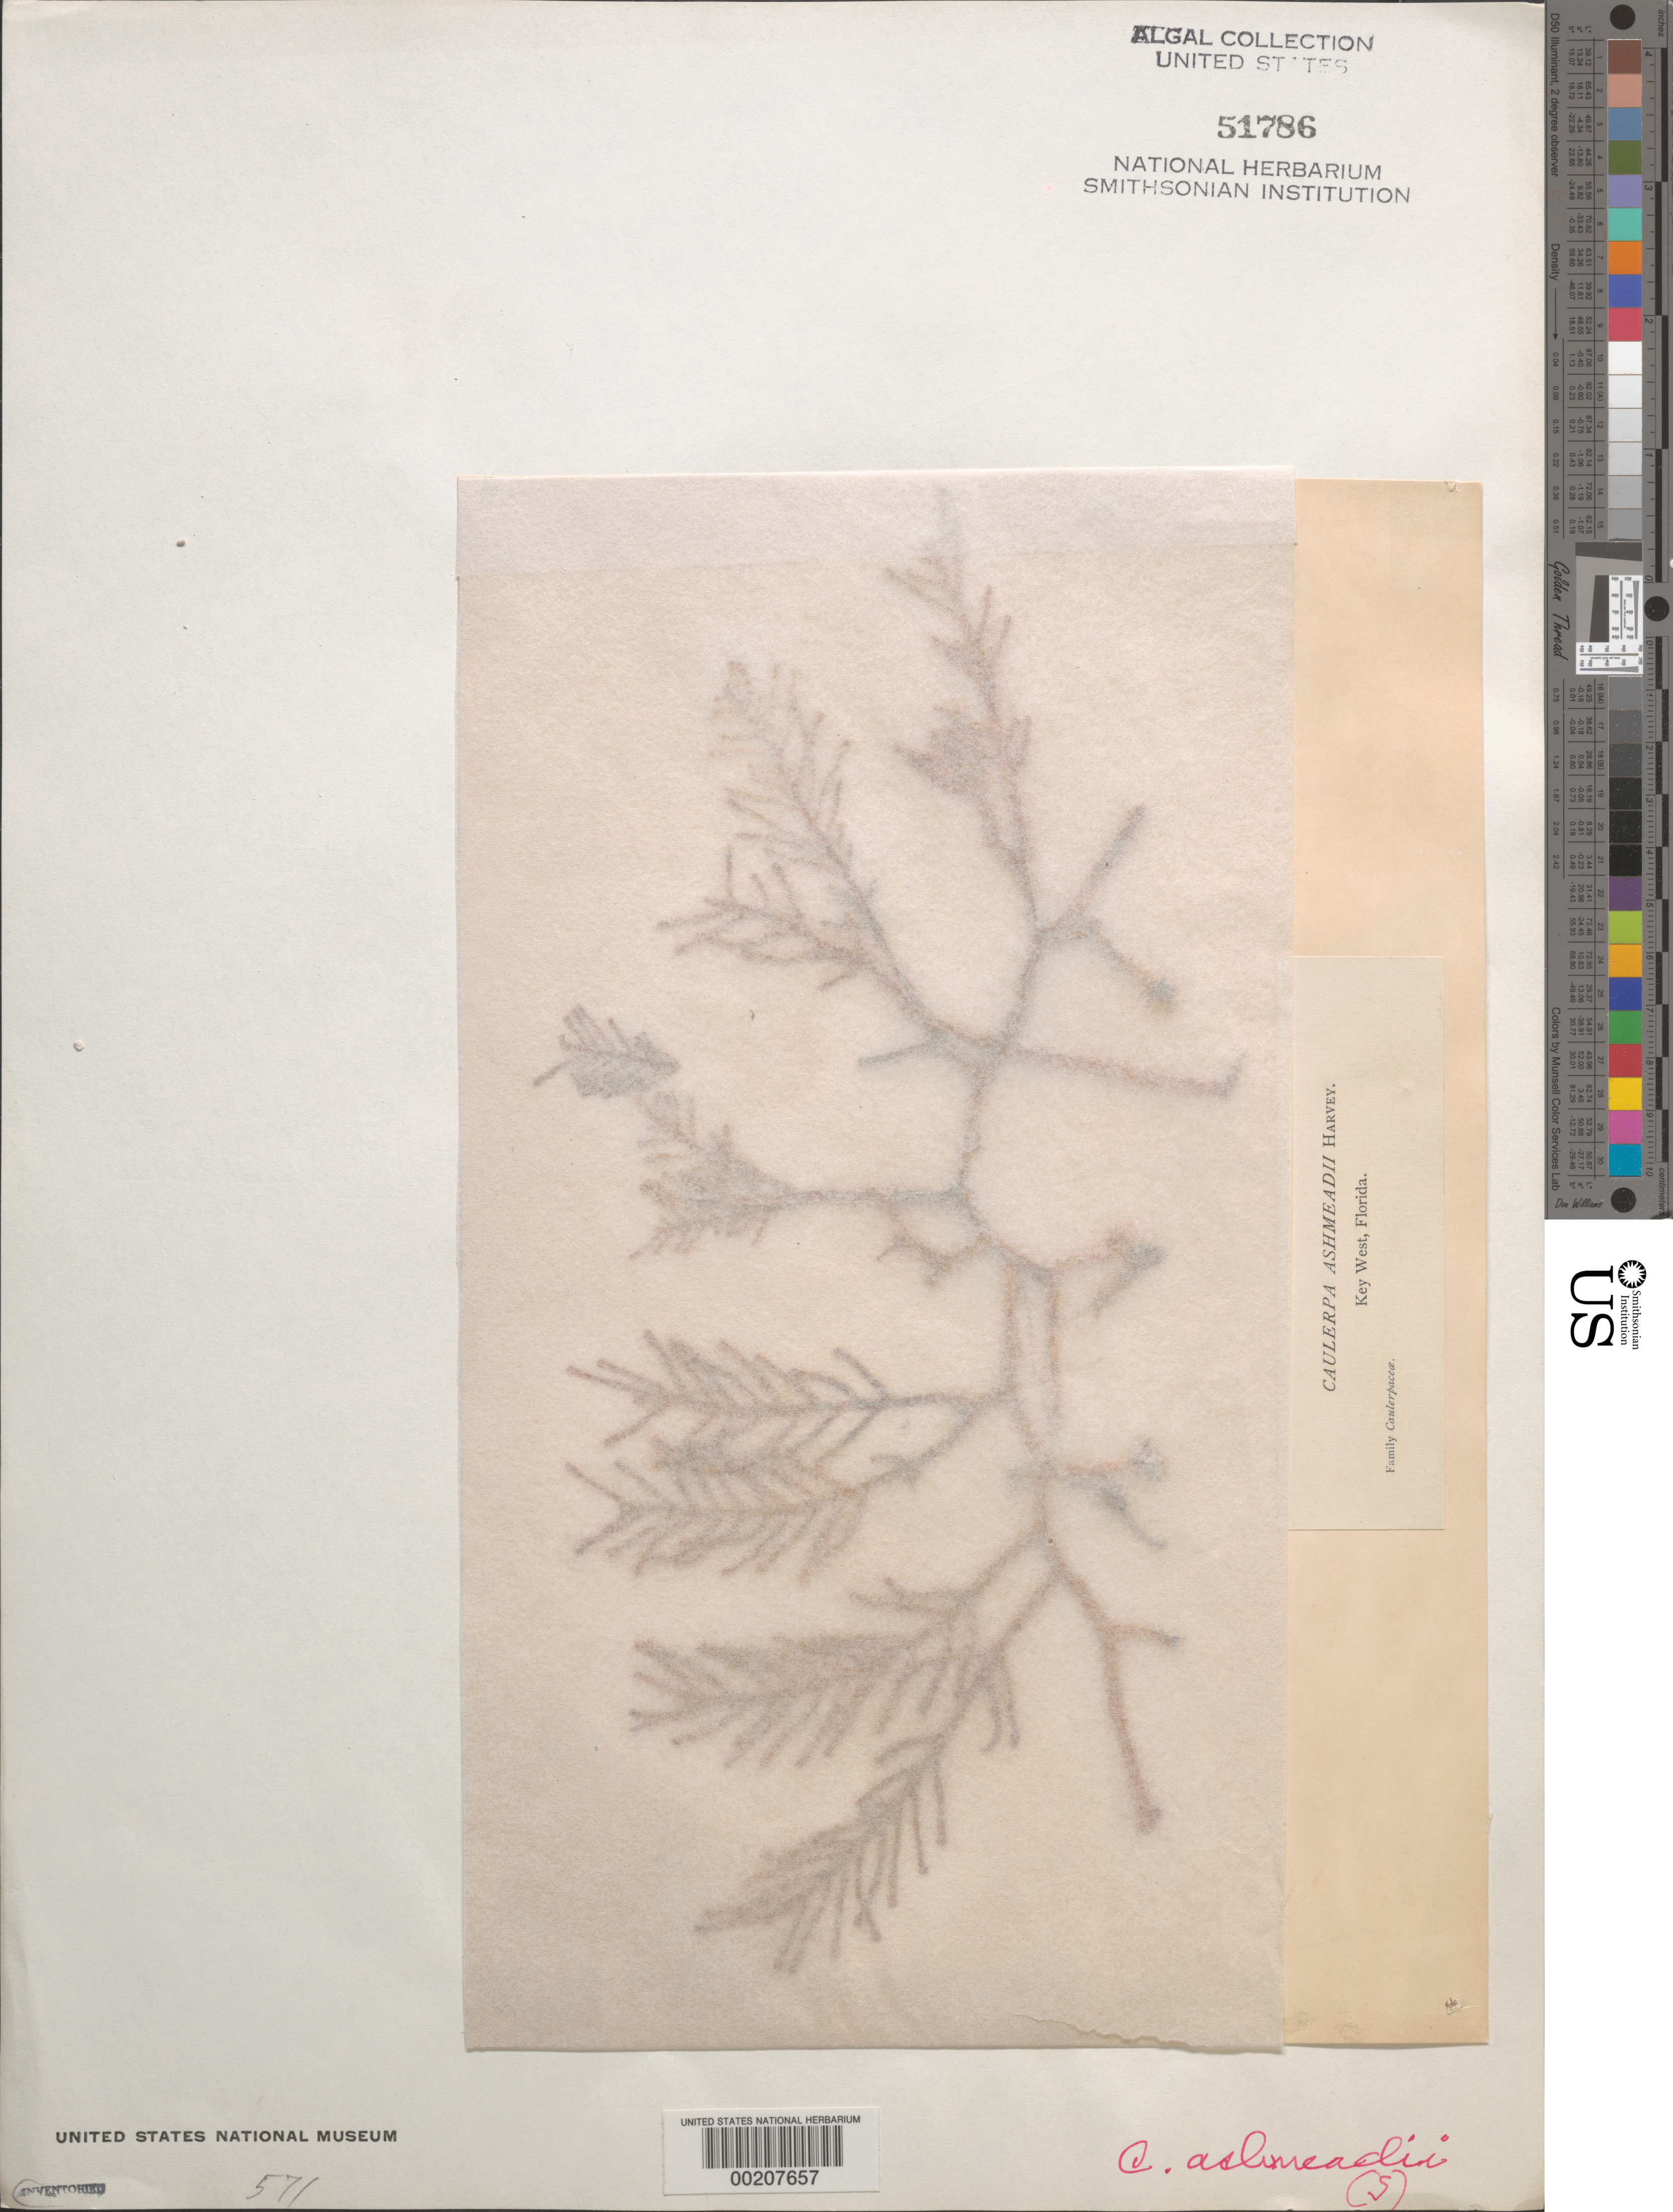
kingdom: Plantae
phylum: Chlorophyta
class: Ulvophyceae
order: Bryopsidales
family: Caulerpaceae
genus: Caulerpa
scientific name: Caulerpa ashmeadii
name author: Harv.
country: United States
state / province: Florida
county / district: Monroe County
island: Key West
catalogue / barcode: US 51786